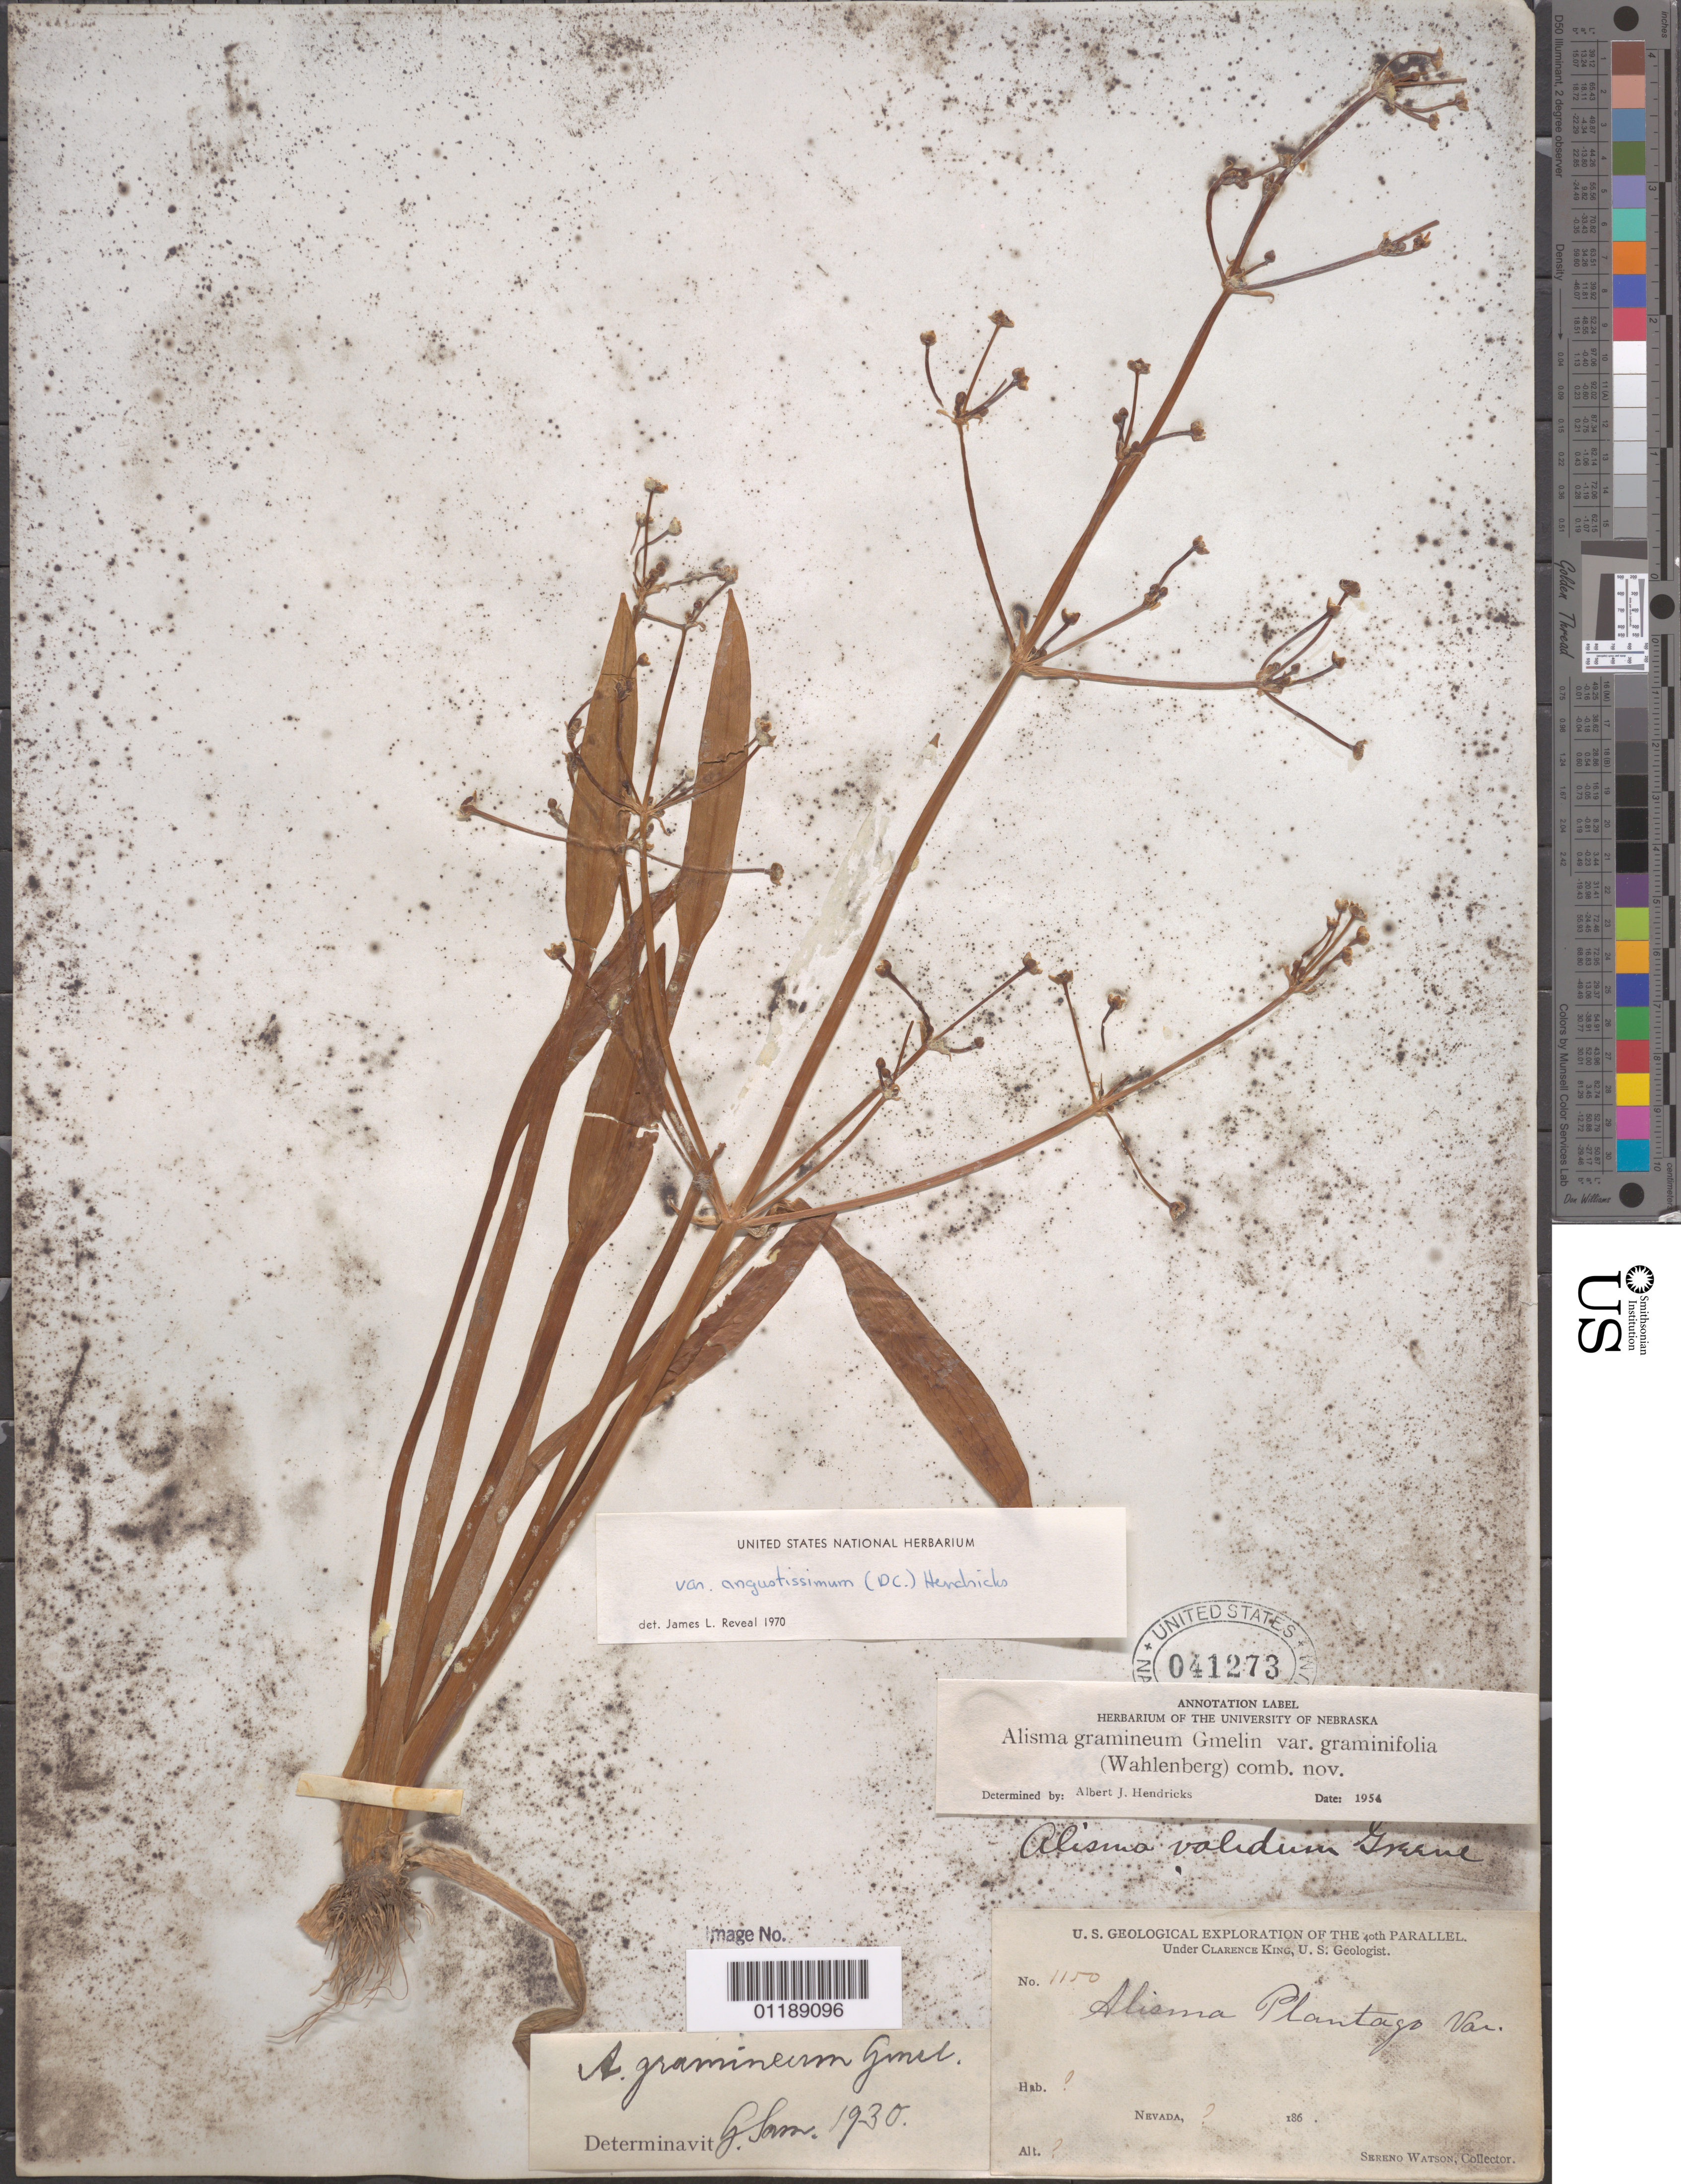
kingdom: Plantae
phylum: Tracheophyta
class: Liliopsida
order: Alismatales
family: Alismataceae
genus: Alisma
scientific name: Alisma gramineum var. angustissimum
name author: (DC.) A.J.Hendricks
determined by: Reveal, J. L.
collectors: S. Watson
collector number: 1150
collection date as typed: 186-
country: United States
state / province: Nevada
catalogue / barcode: US 41273